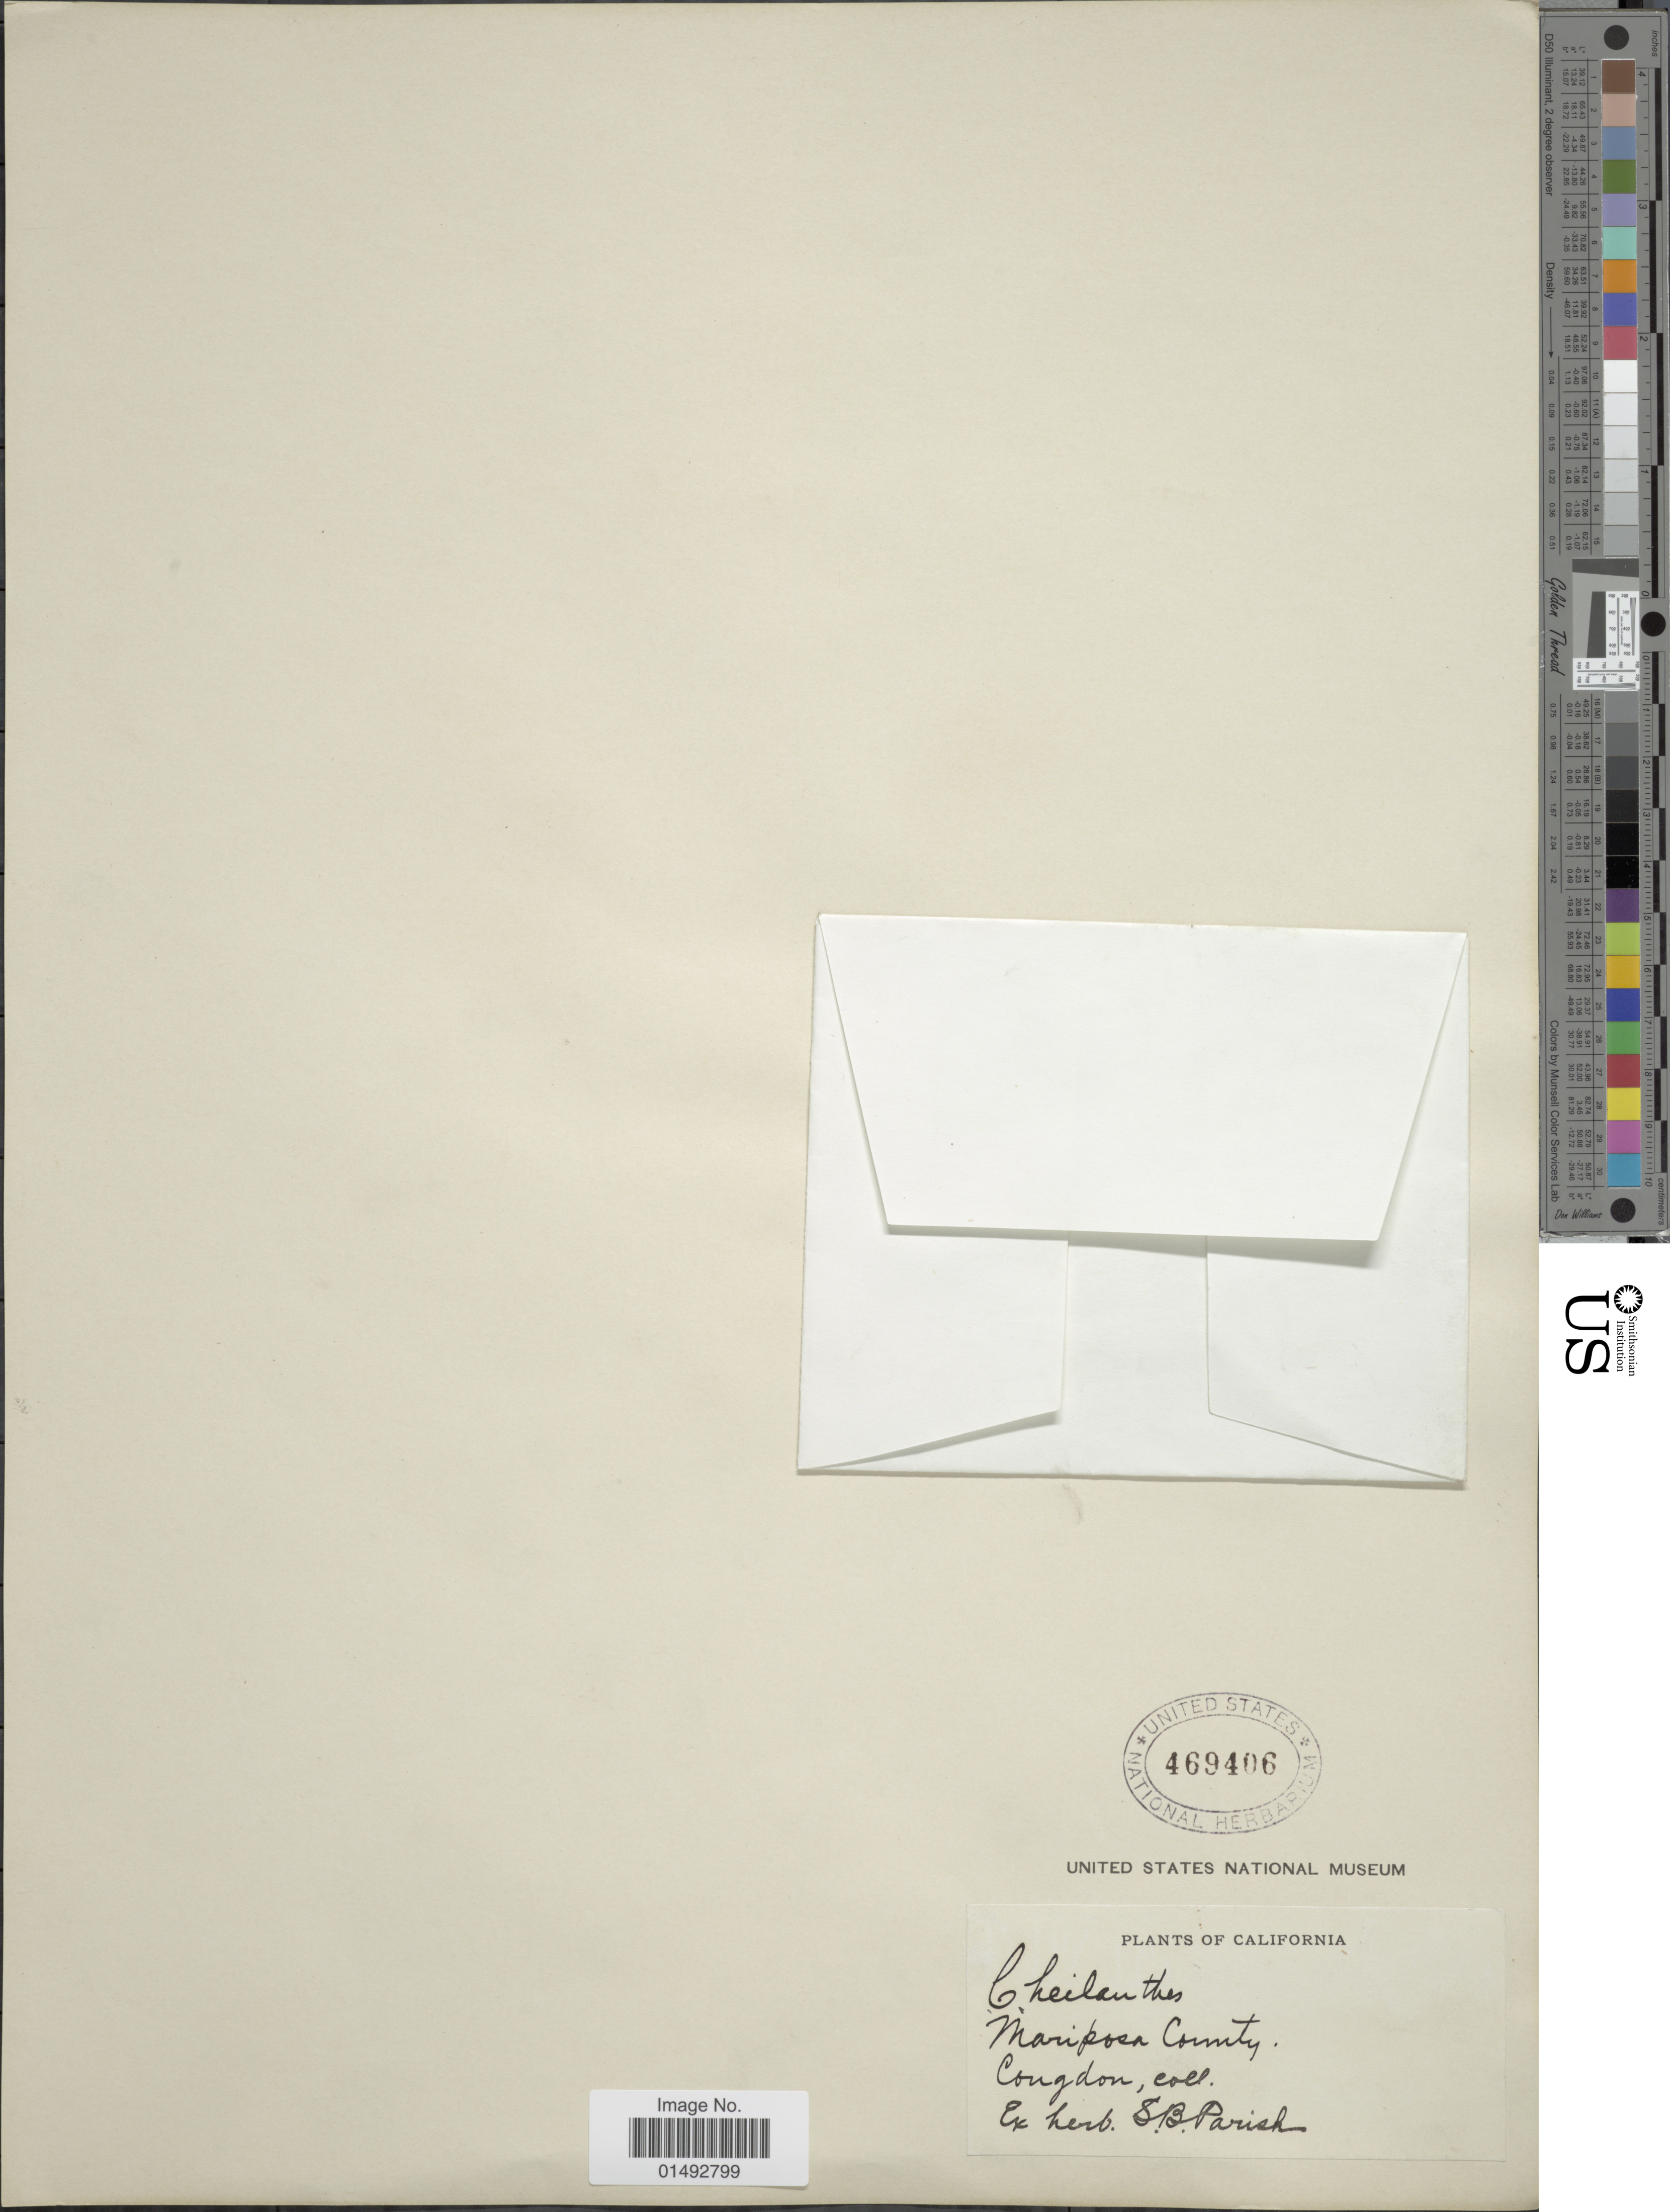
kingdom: Plantae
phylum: Tracheophyta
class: Polypodiopsida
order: Polypodiales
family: Pteridaceae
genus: Myriopteris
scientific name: Myriopteris cooperae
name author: (D.C. Eaton) Grusz & Windham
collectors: Congdon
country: United States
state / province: California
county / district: Mariposa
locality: Mariposa County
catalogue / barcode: US 469406